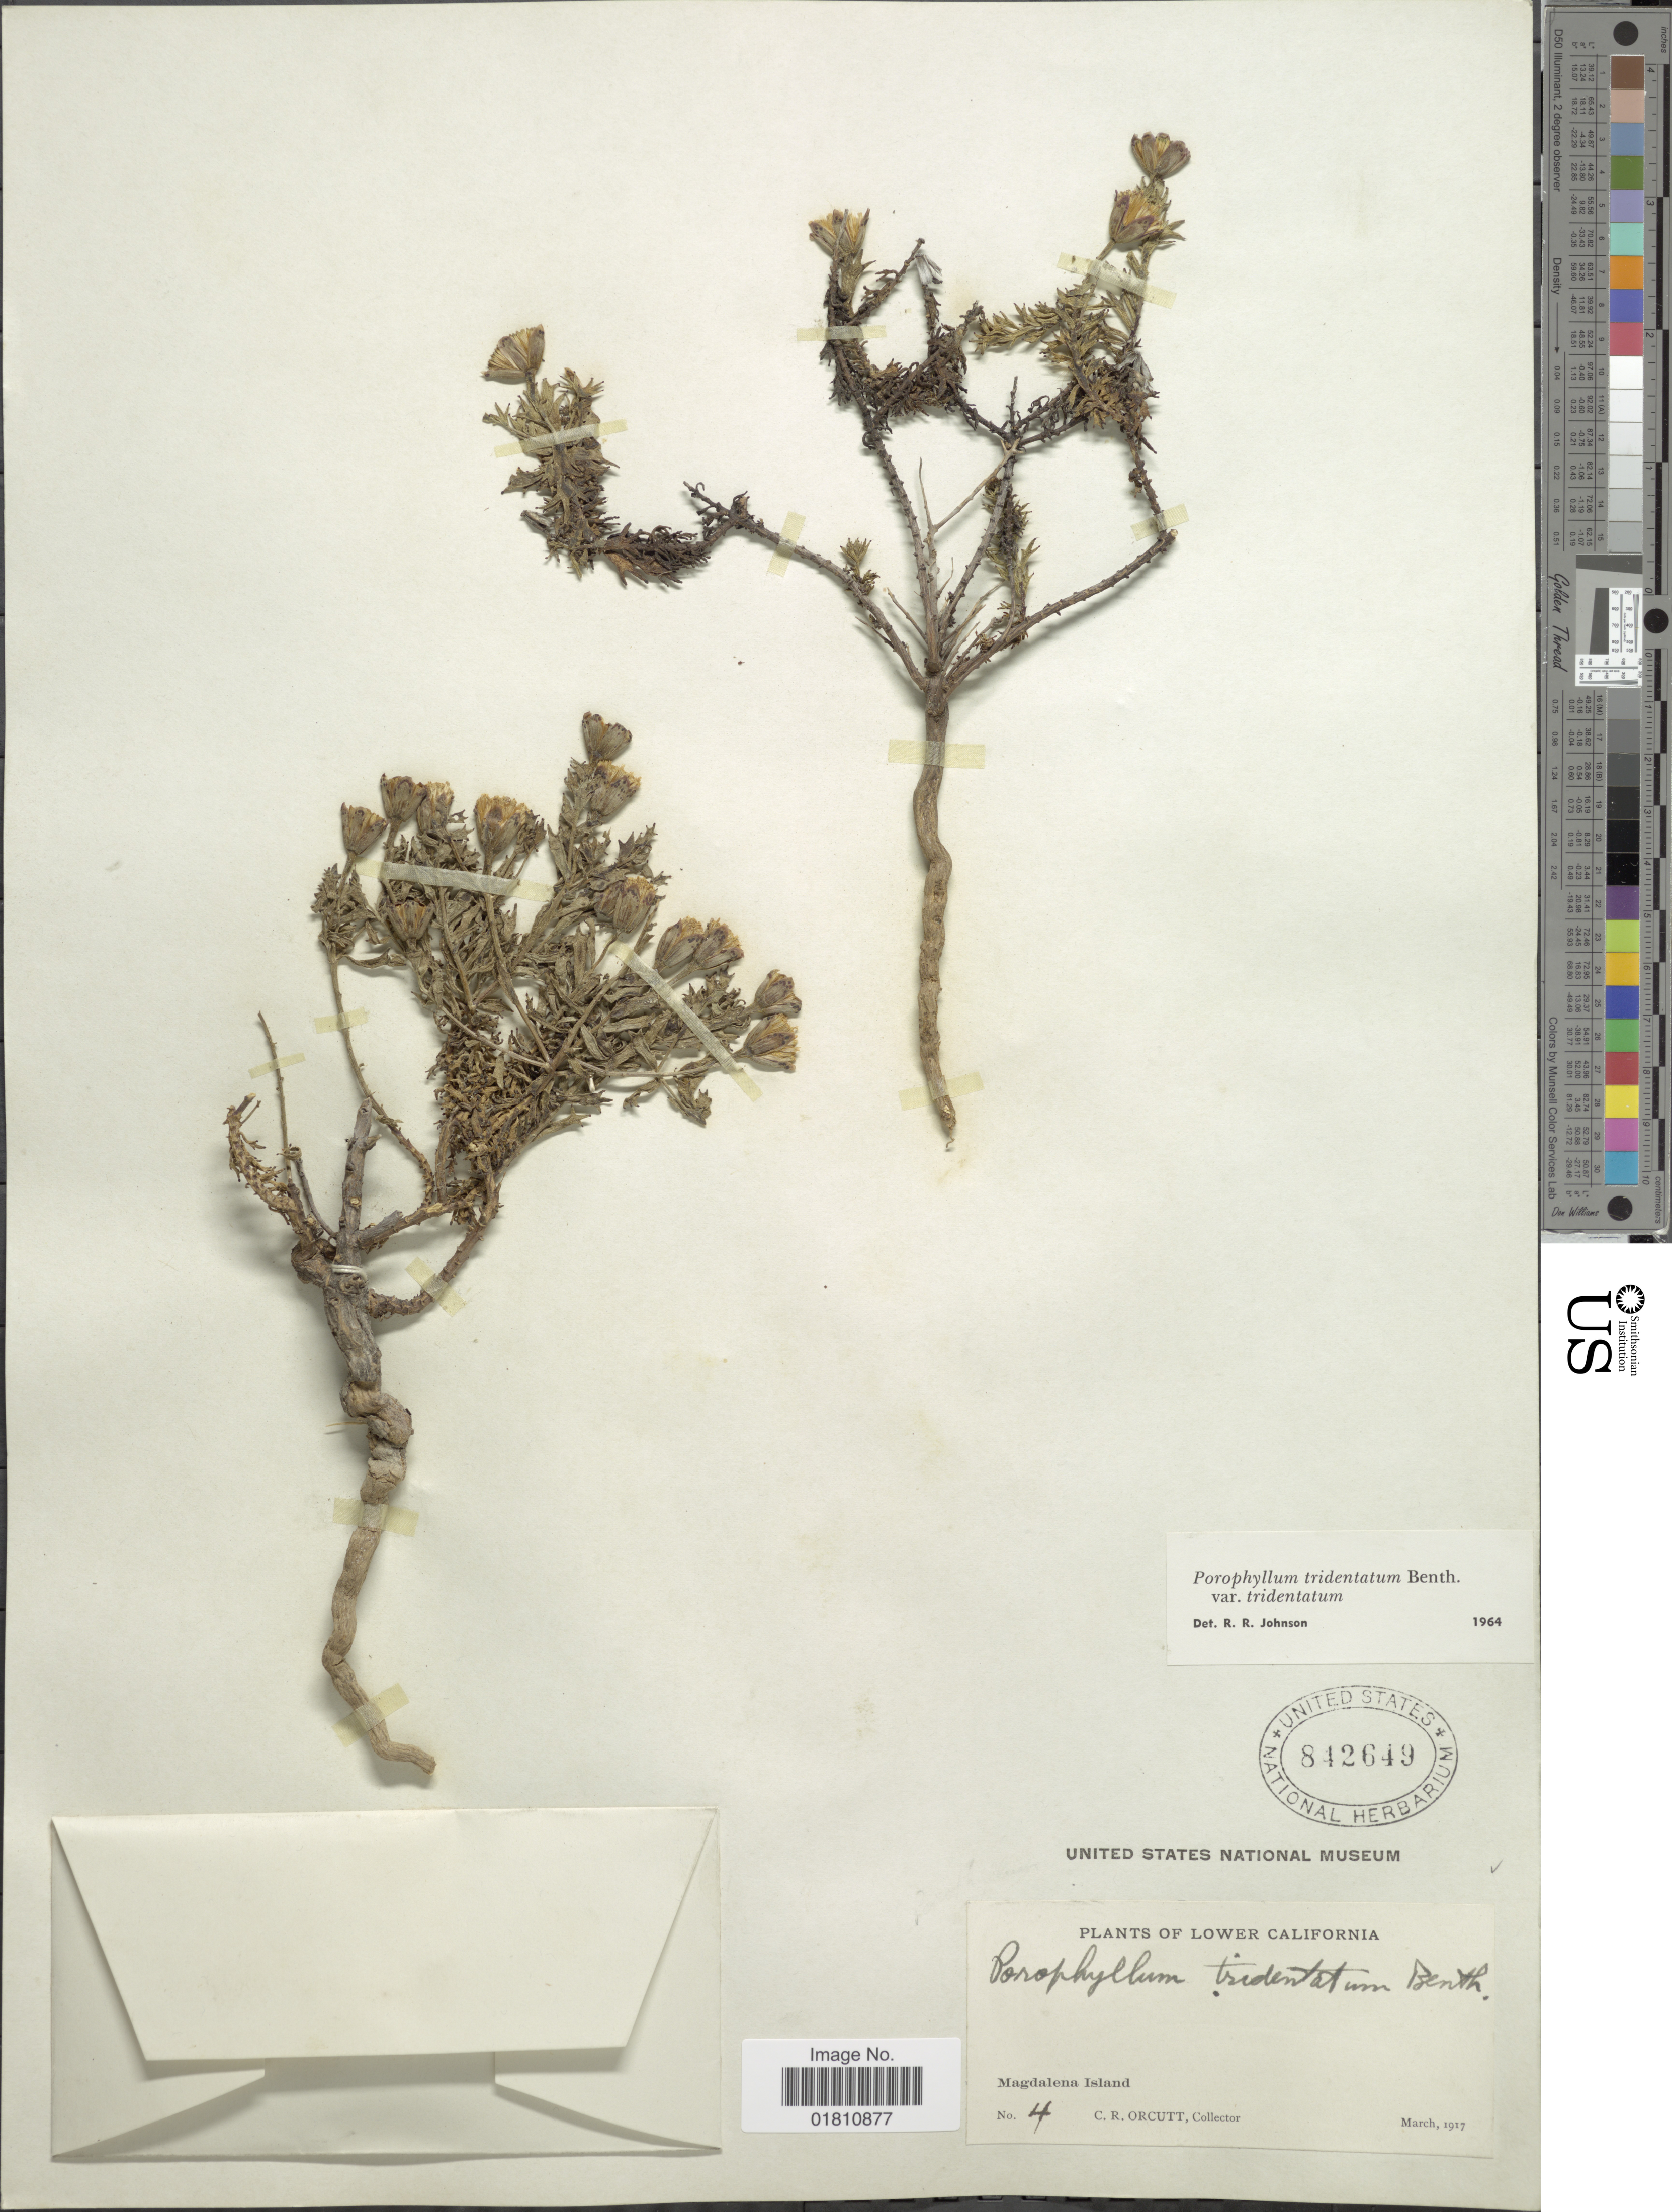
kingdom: Plantae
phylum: Tracheophyta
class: Magnoliopsida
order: Asterales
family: Asteraceae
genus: Bajacalia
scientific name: Bajacalia tridentata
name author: (Benth.) Loockerman et al.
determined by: Anzuinelli, M.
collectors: C. R. Orcutt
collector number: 4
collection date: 1917-03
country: Mexico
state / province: Baja California Sur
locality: Lower California, Magdalena Island.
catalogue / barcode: US 842649